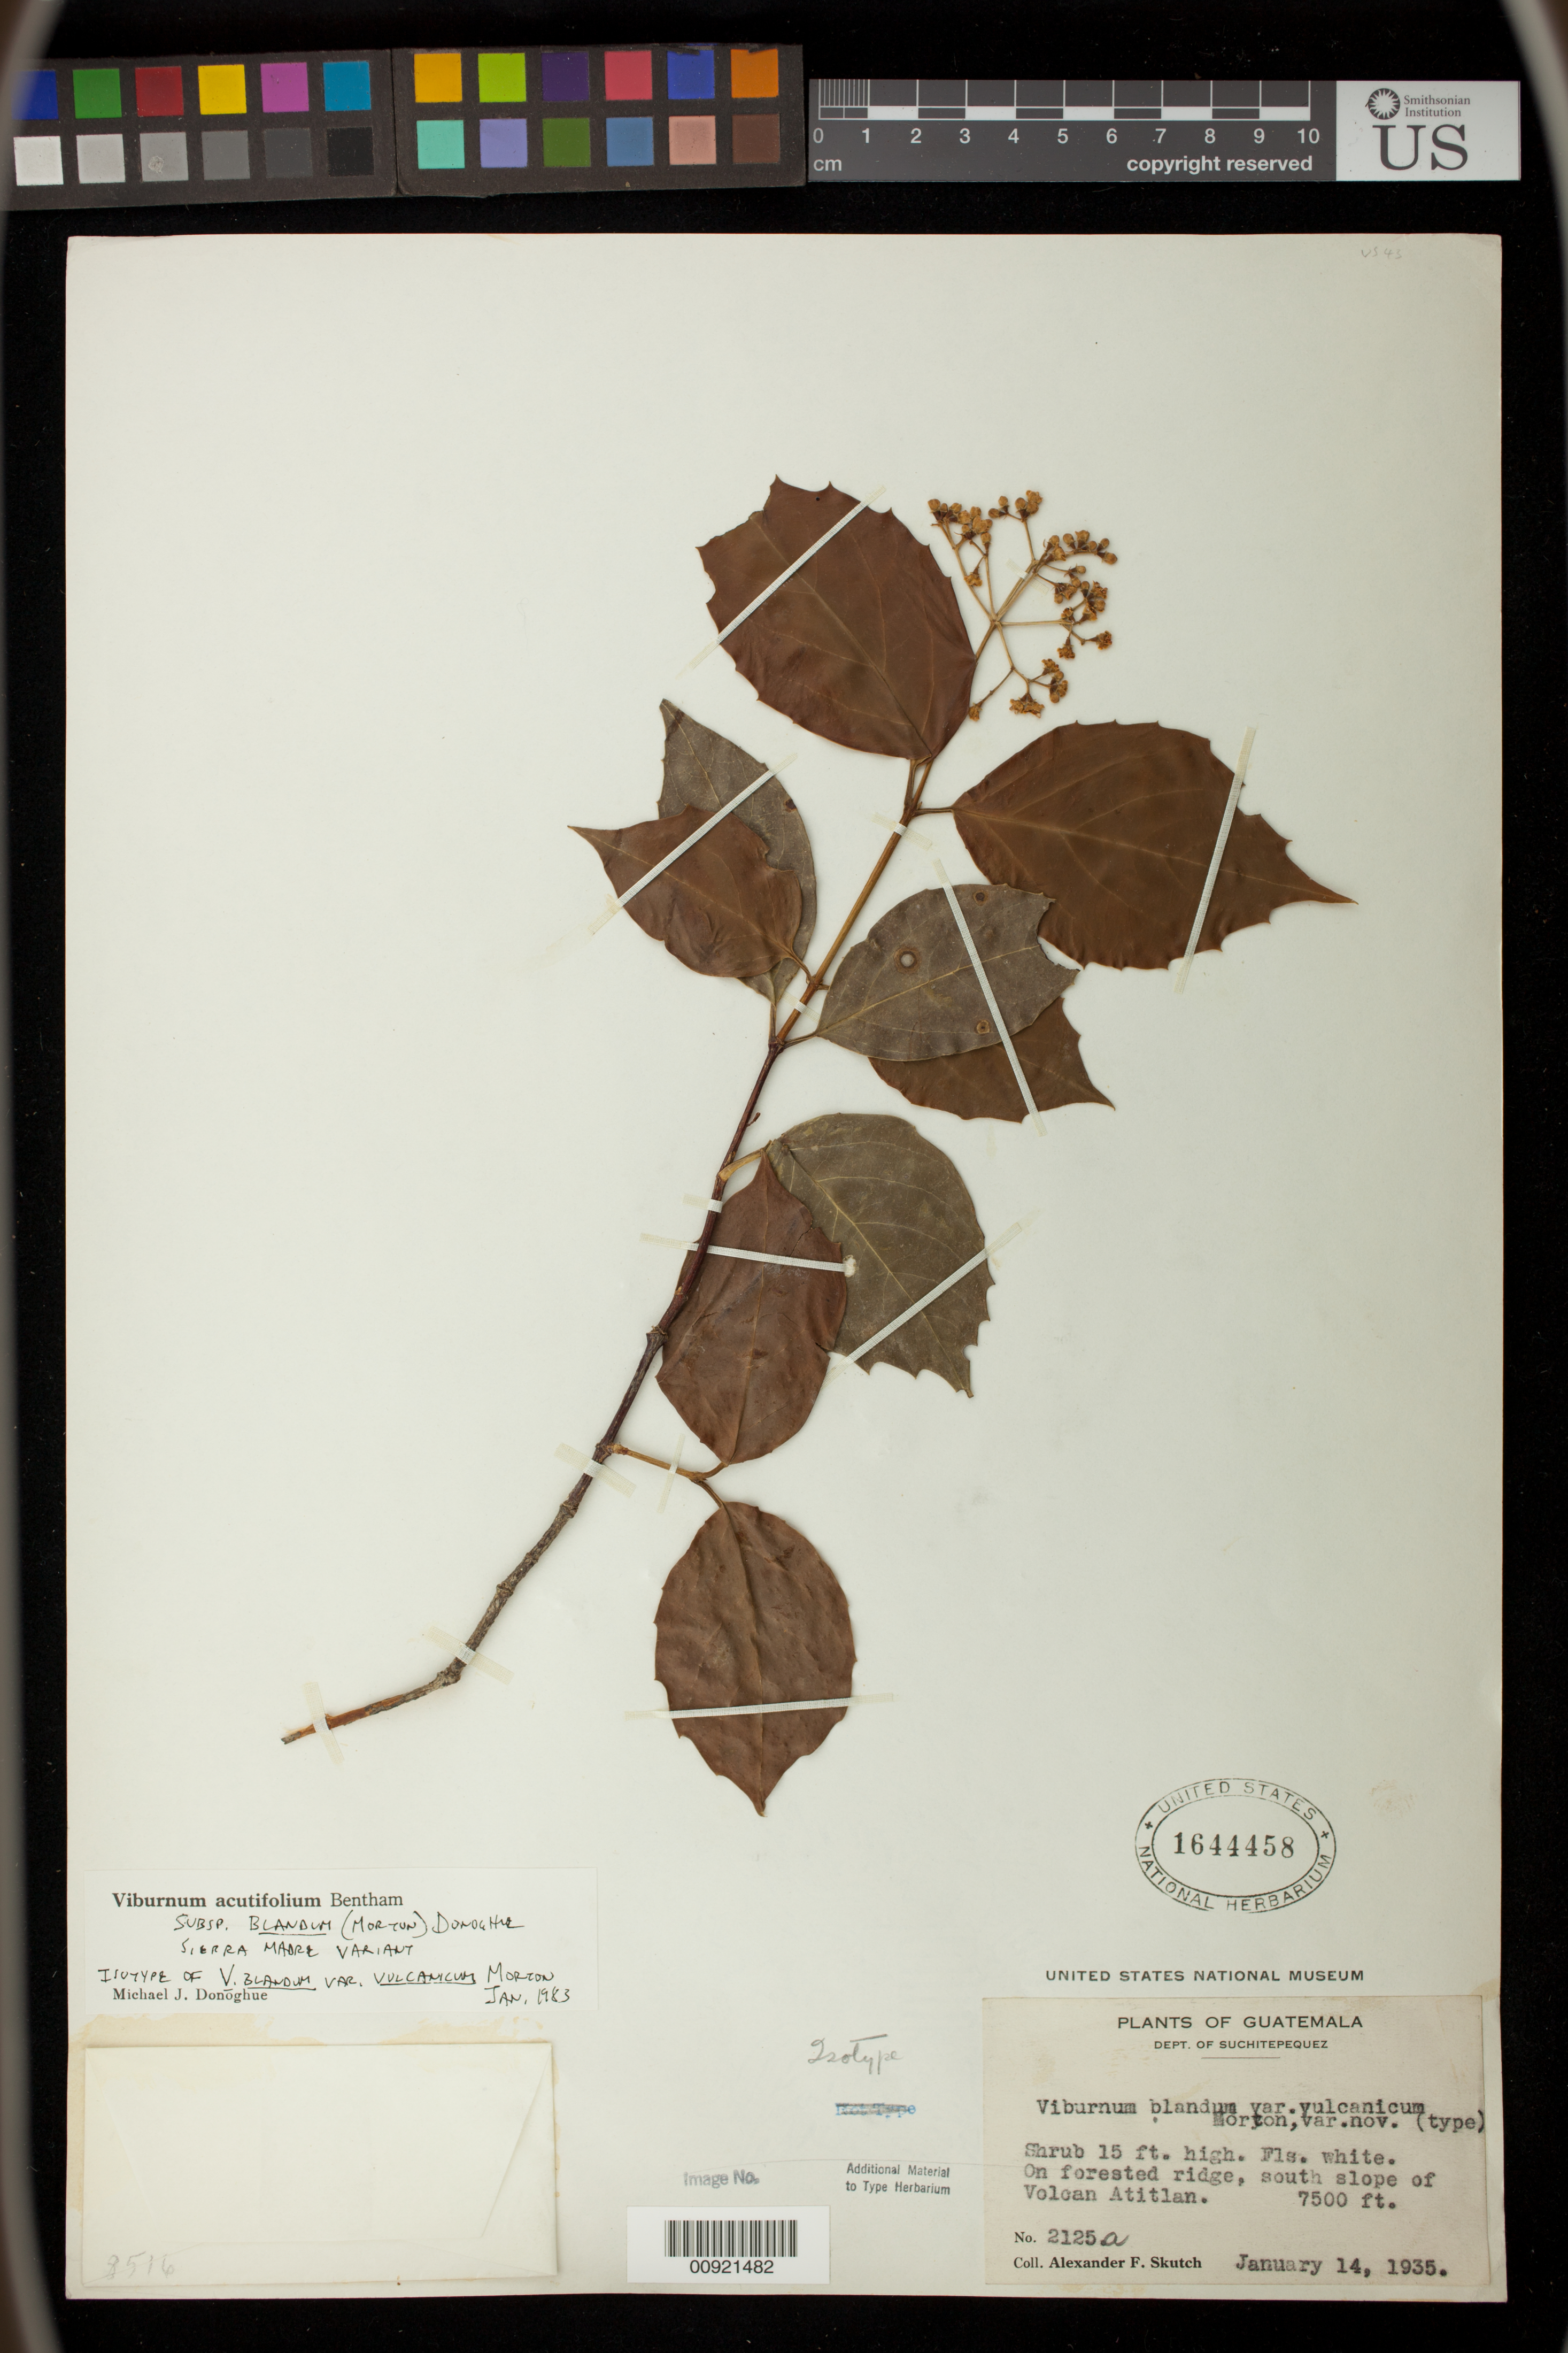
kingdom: Plantae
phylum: Tracheophyta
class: Magnoliopsida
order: Dipsacales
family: Viburnaceae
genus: Viburnum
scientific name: Viburnum blandum var. vulcanicum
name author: C.V. Morton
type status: Isotype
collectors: A. F. Skutch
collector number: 2125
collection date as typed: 14 Jan 1935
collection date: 1935-01-14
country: Guatemala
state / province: Suchitepéquez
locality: Volcan Atitlan; alt. 7500 ft.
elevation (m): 2286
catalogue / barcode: US 1644458